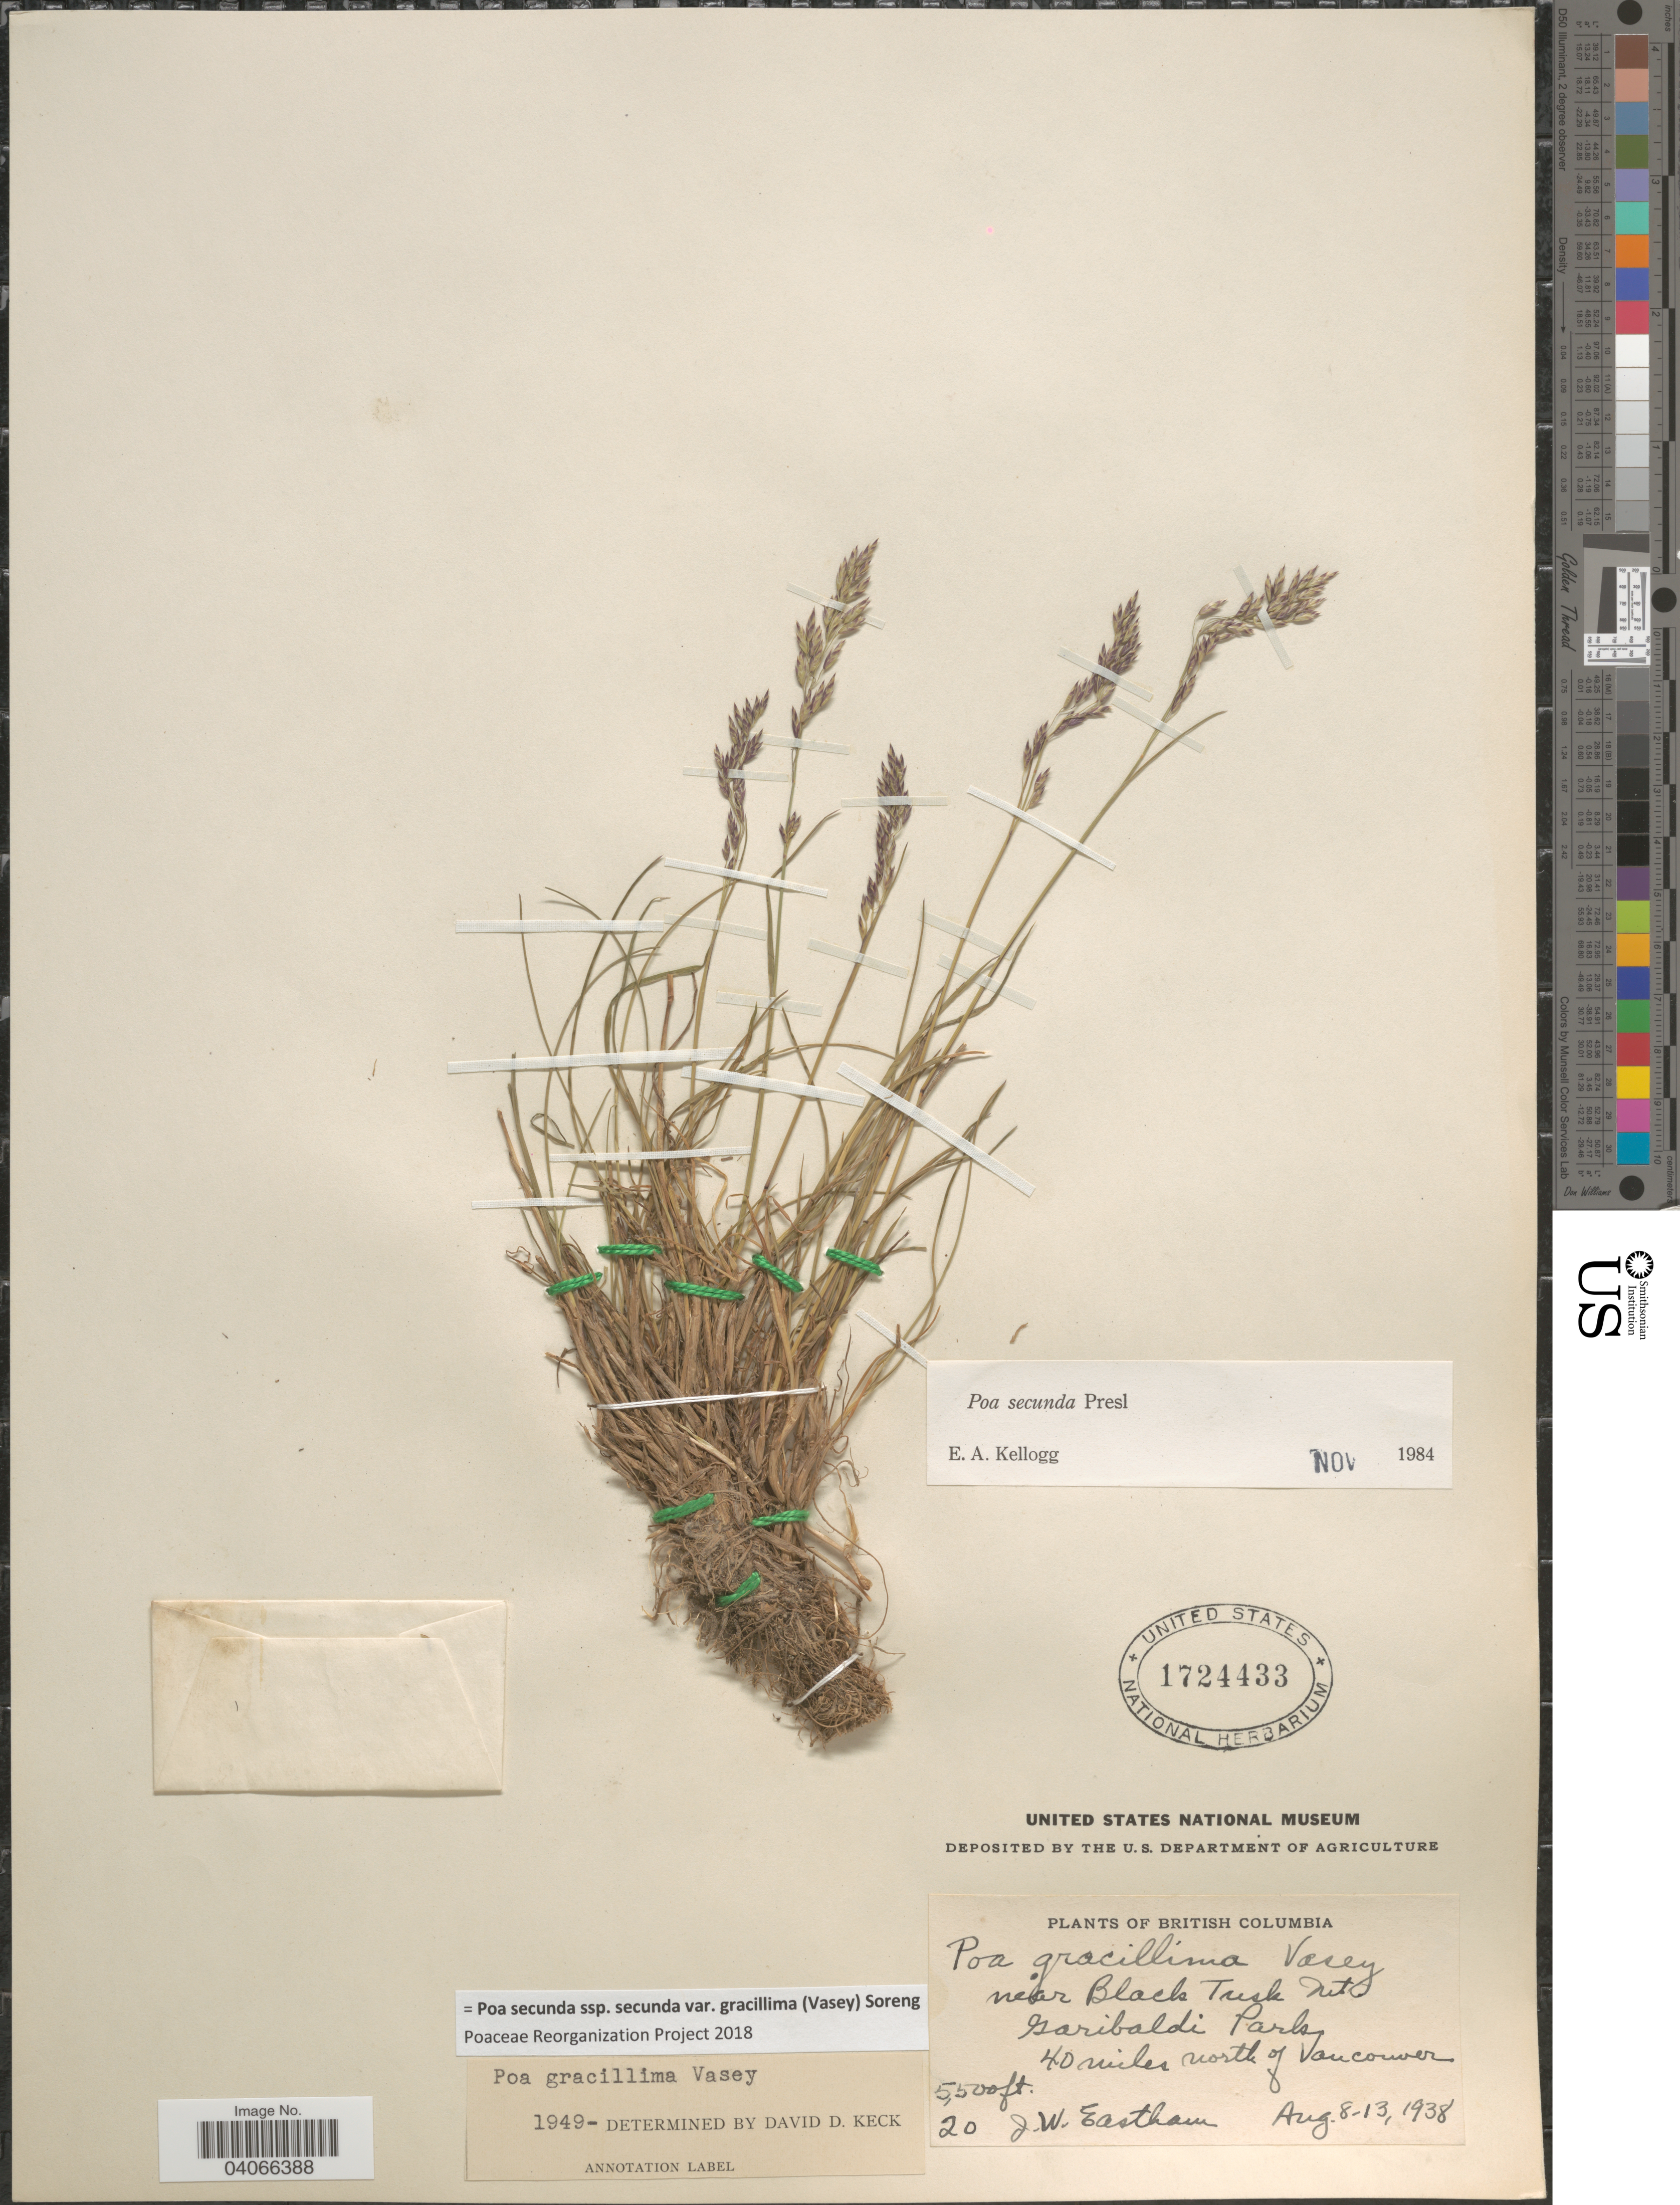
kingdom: Plantae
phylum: Tracheophyta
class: Liliopsida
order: Poales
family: Poaceae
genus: Poa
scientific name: Poa secunda subsp. secunda var. gracillima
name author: (Vasey) Soreng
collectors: J. Eastham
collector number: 20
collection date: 1938-08-08/1938-08-13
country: Canada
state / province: British Columbia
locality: Near Black Tusk Mt. Garibaldi Park. 40 miles north of Vancouver.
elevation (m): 1676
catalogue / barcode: US 1724433